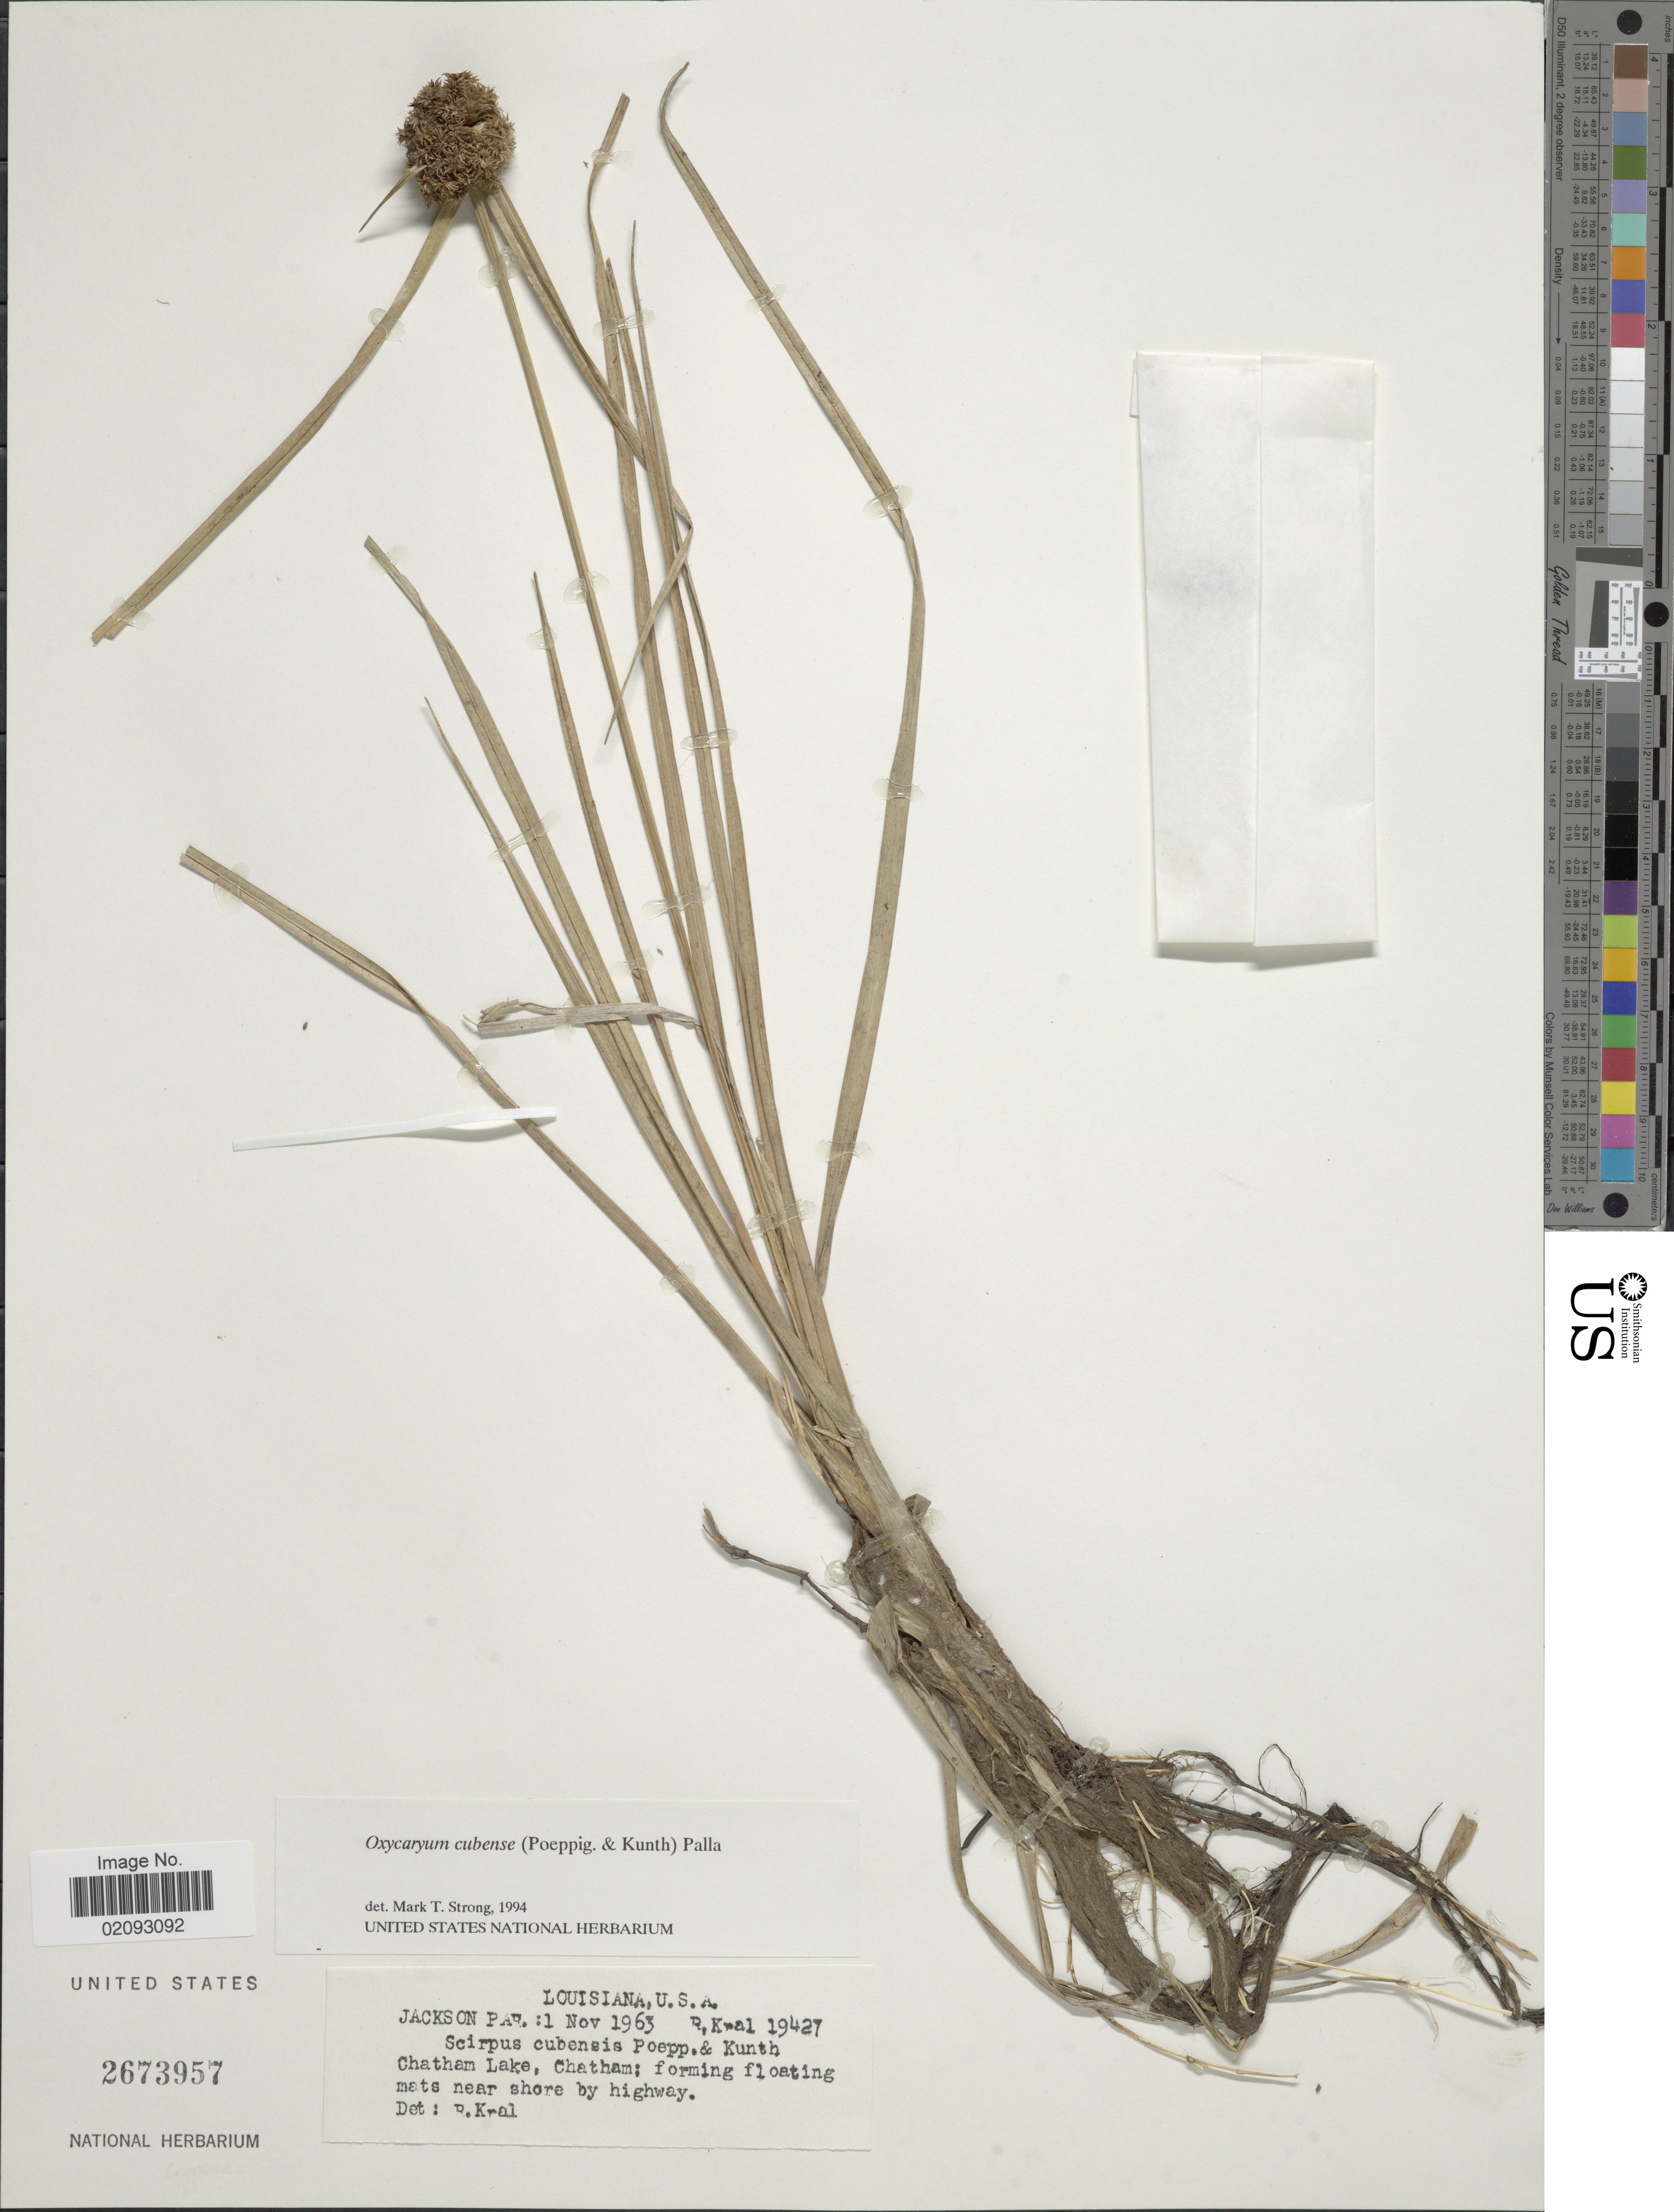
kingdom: Plantae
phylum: Tracheophyta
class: Liliopsida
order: Poales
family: Cyperaceae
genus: Cyperus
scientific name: Cyperus blepharoleptos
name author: Steud.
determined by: Strong, Mark T., (BOT), Smithsonian Institution - National Museum of Natural History (UNITED STATES)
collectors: R. Kral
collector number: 19427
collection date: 1963-11-01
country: United States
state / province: Louisiana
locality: Jackson Par; Chatham Lake, Chatham; forming floating mats near shore by highway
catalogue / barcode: US 2673957